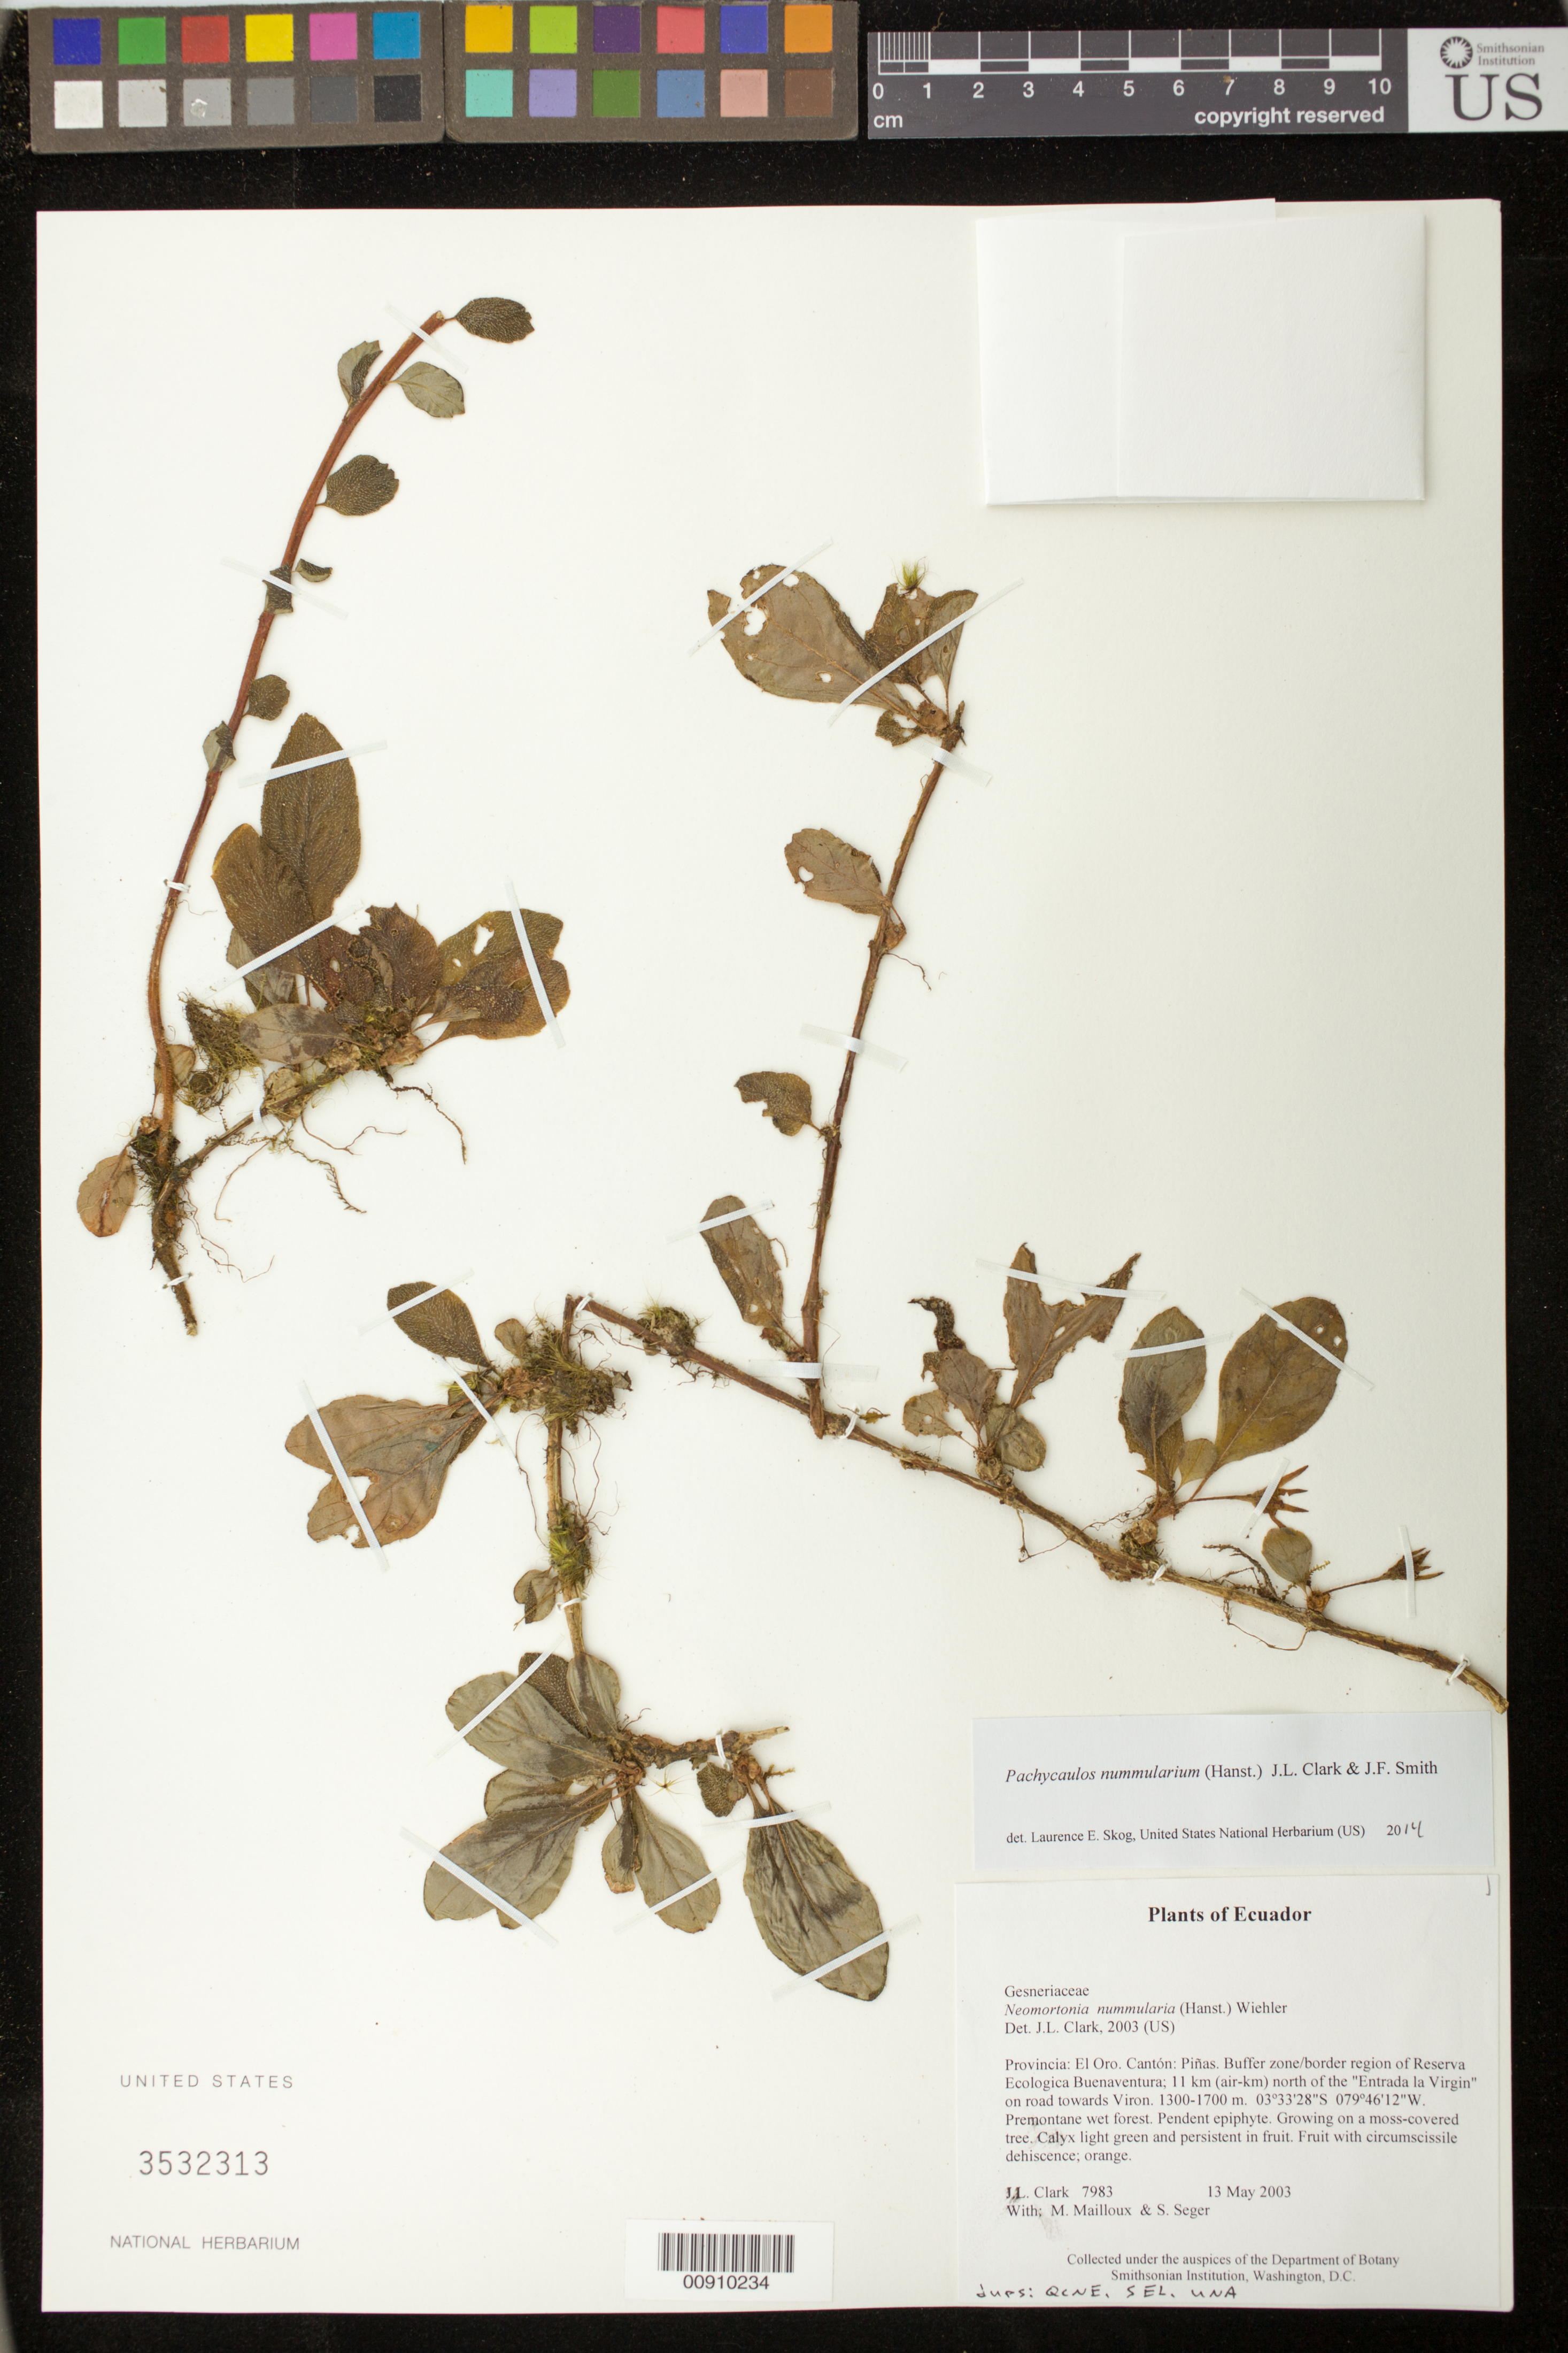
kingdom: Plantae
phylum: Tracheophyta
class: Magnoliopsida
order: Lamiales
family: Gesneriaceae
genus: Pachycaulos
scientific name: Pachycaulos nummularia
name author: (Hanst.) J.L. Clark & J.F. Sm.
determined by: Skog, Laurence E.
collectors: J. L. Clark, M. Mailloux & S. Seger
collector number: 7983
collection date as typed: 13 May 2003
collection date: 2003-05-13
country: Ecuador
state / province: El Oro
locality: Piñas. Buffer zone/border region of Reserva Ecologica Buenaventura; 11 km (air-km) north of the "Entrada la Virgin" on road towards Viron.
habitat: Premontane wet forest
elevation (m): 1300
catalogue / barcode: US 3532313